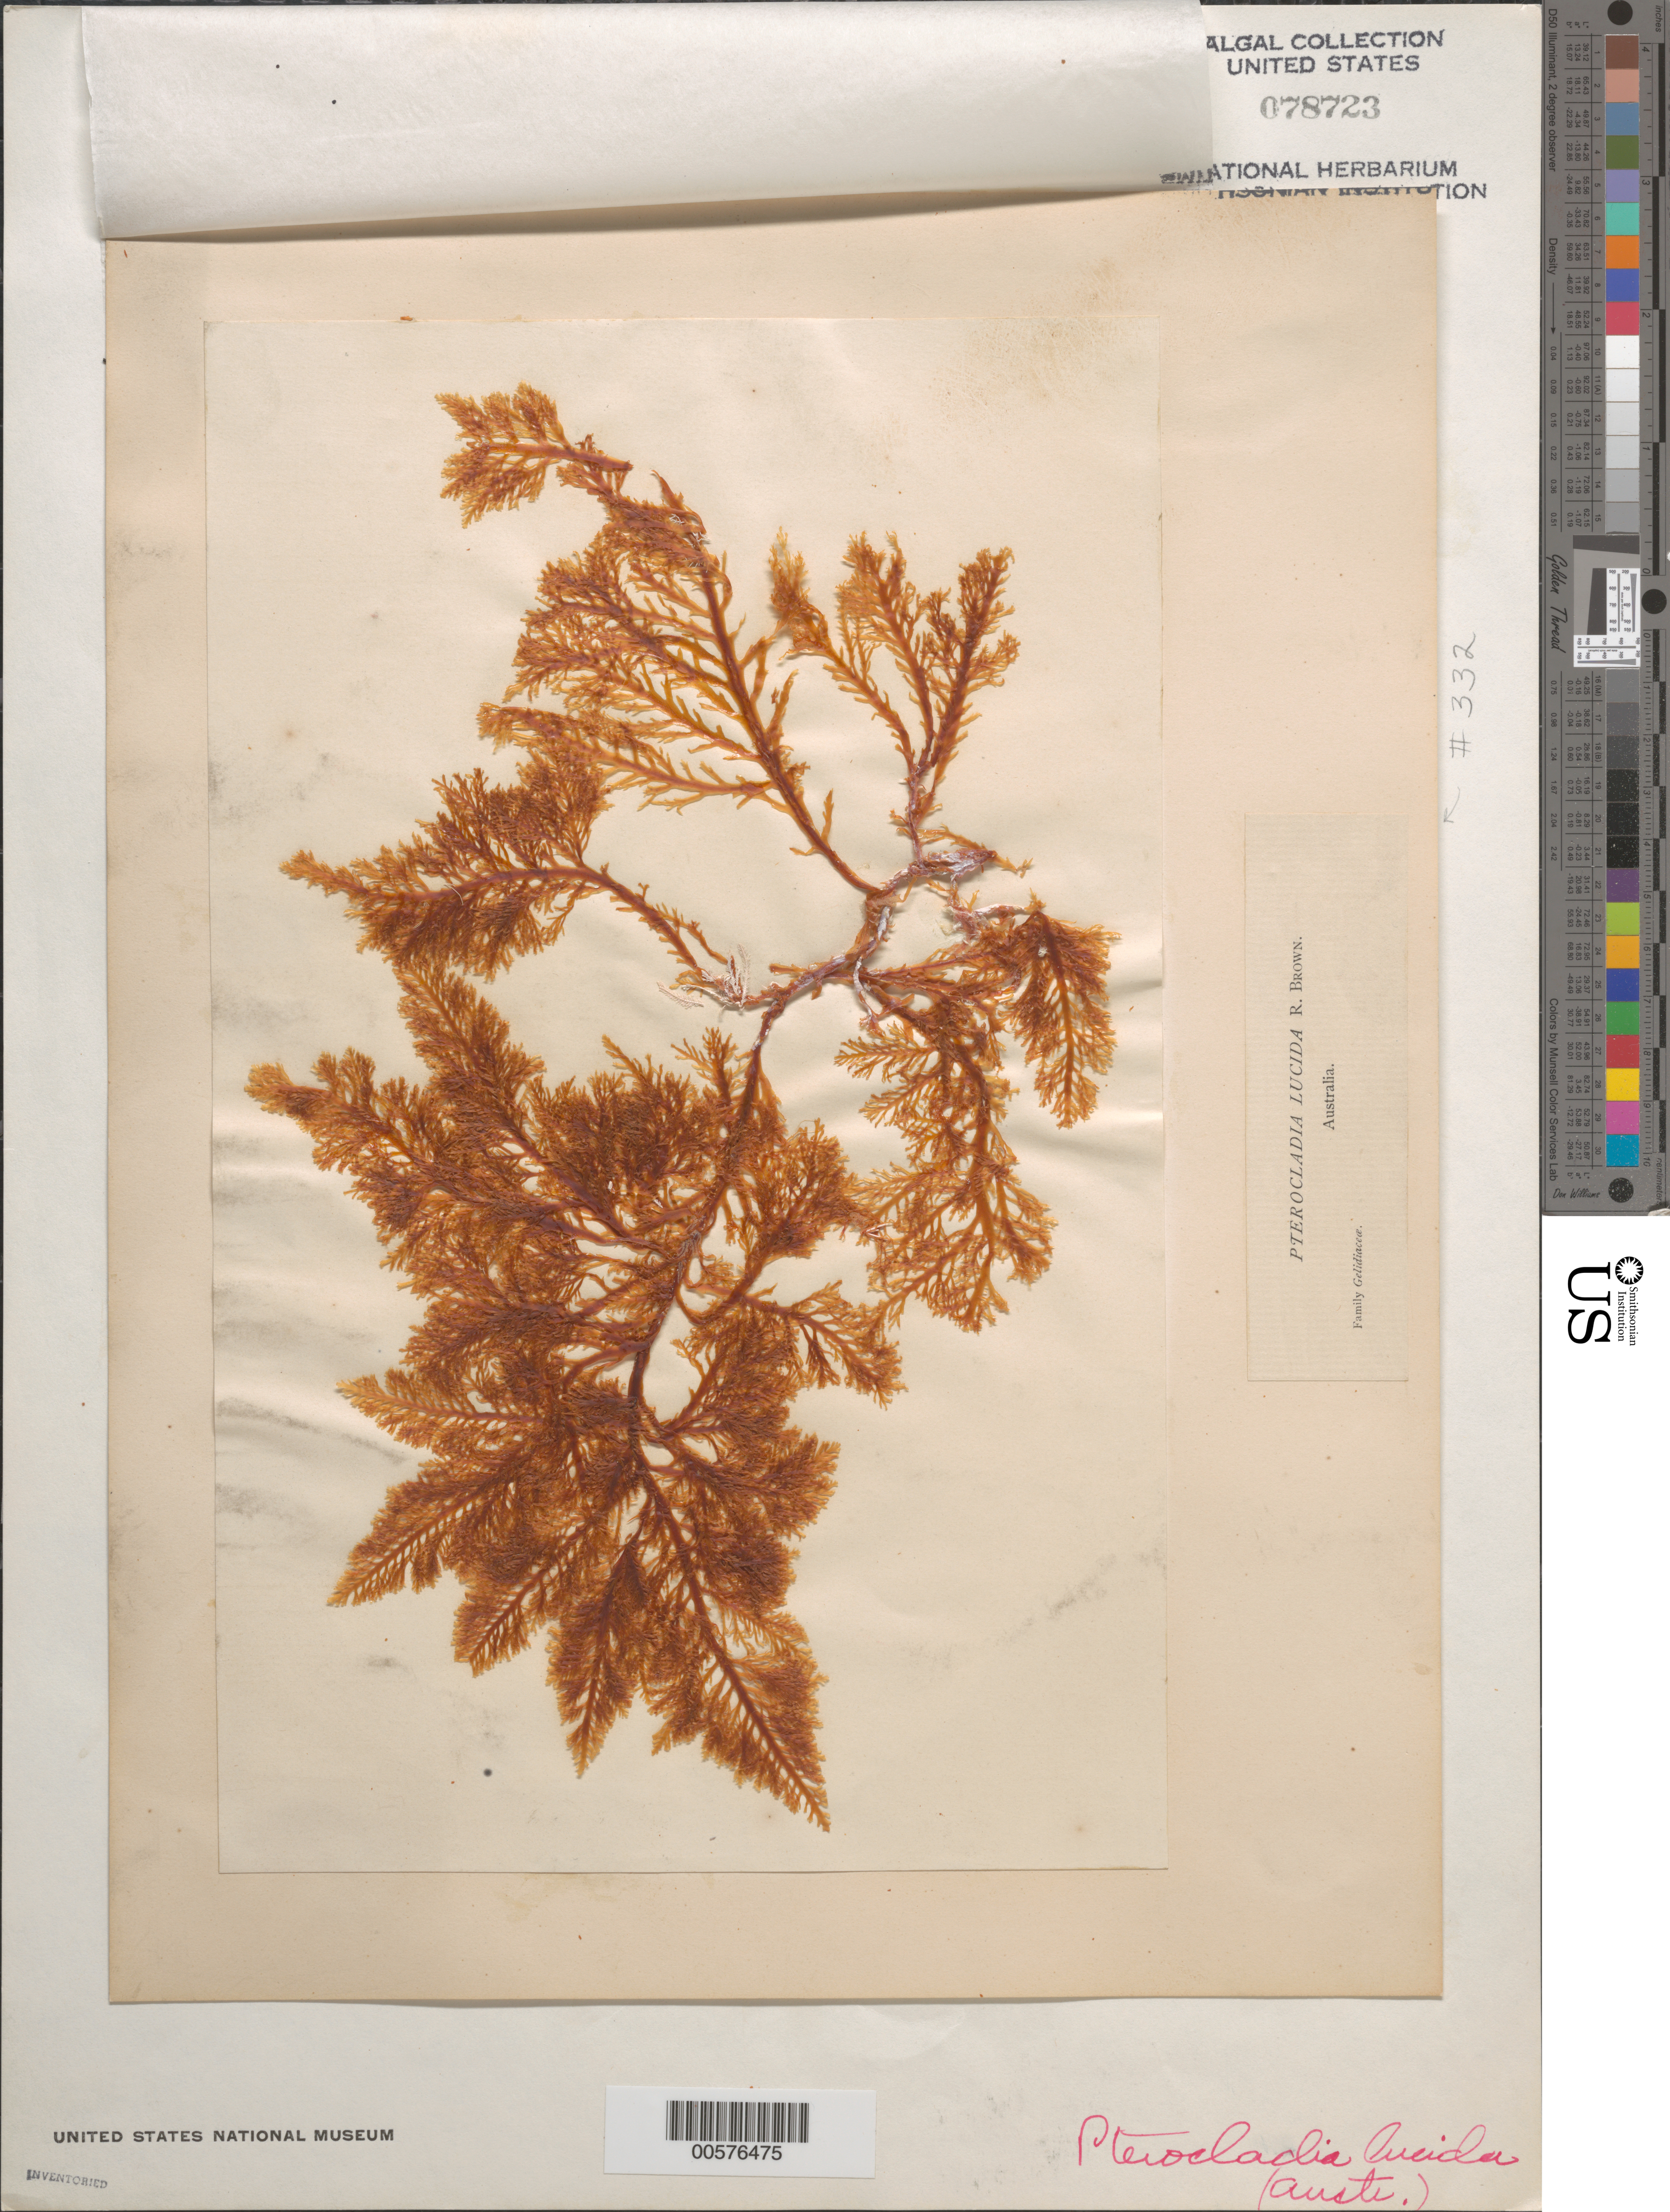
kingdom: Plantae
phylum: Rhodophyta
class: Florideophyceae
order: Gelidiales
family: Pterocladiaceae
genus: Pterocladia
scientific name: Pterocladia lucida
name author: (R. Br. ex Turner) J. Agardh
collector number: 332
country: Australia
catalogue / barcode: US 78723